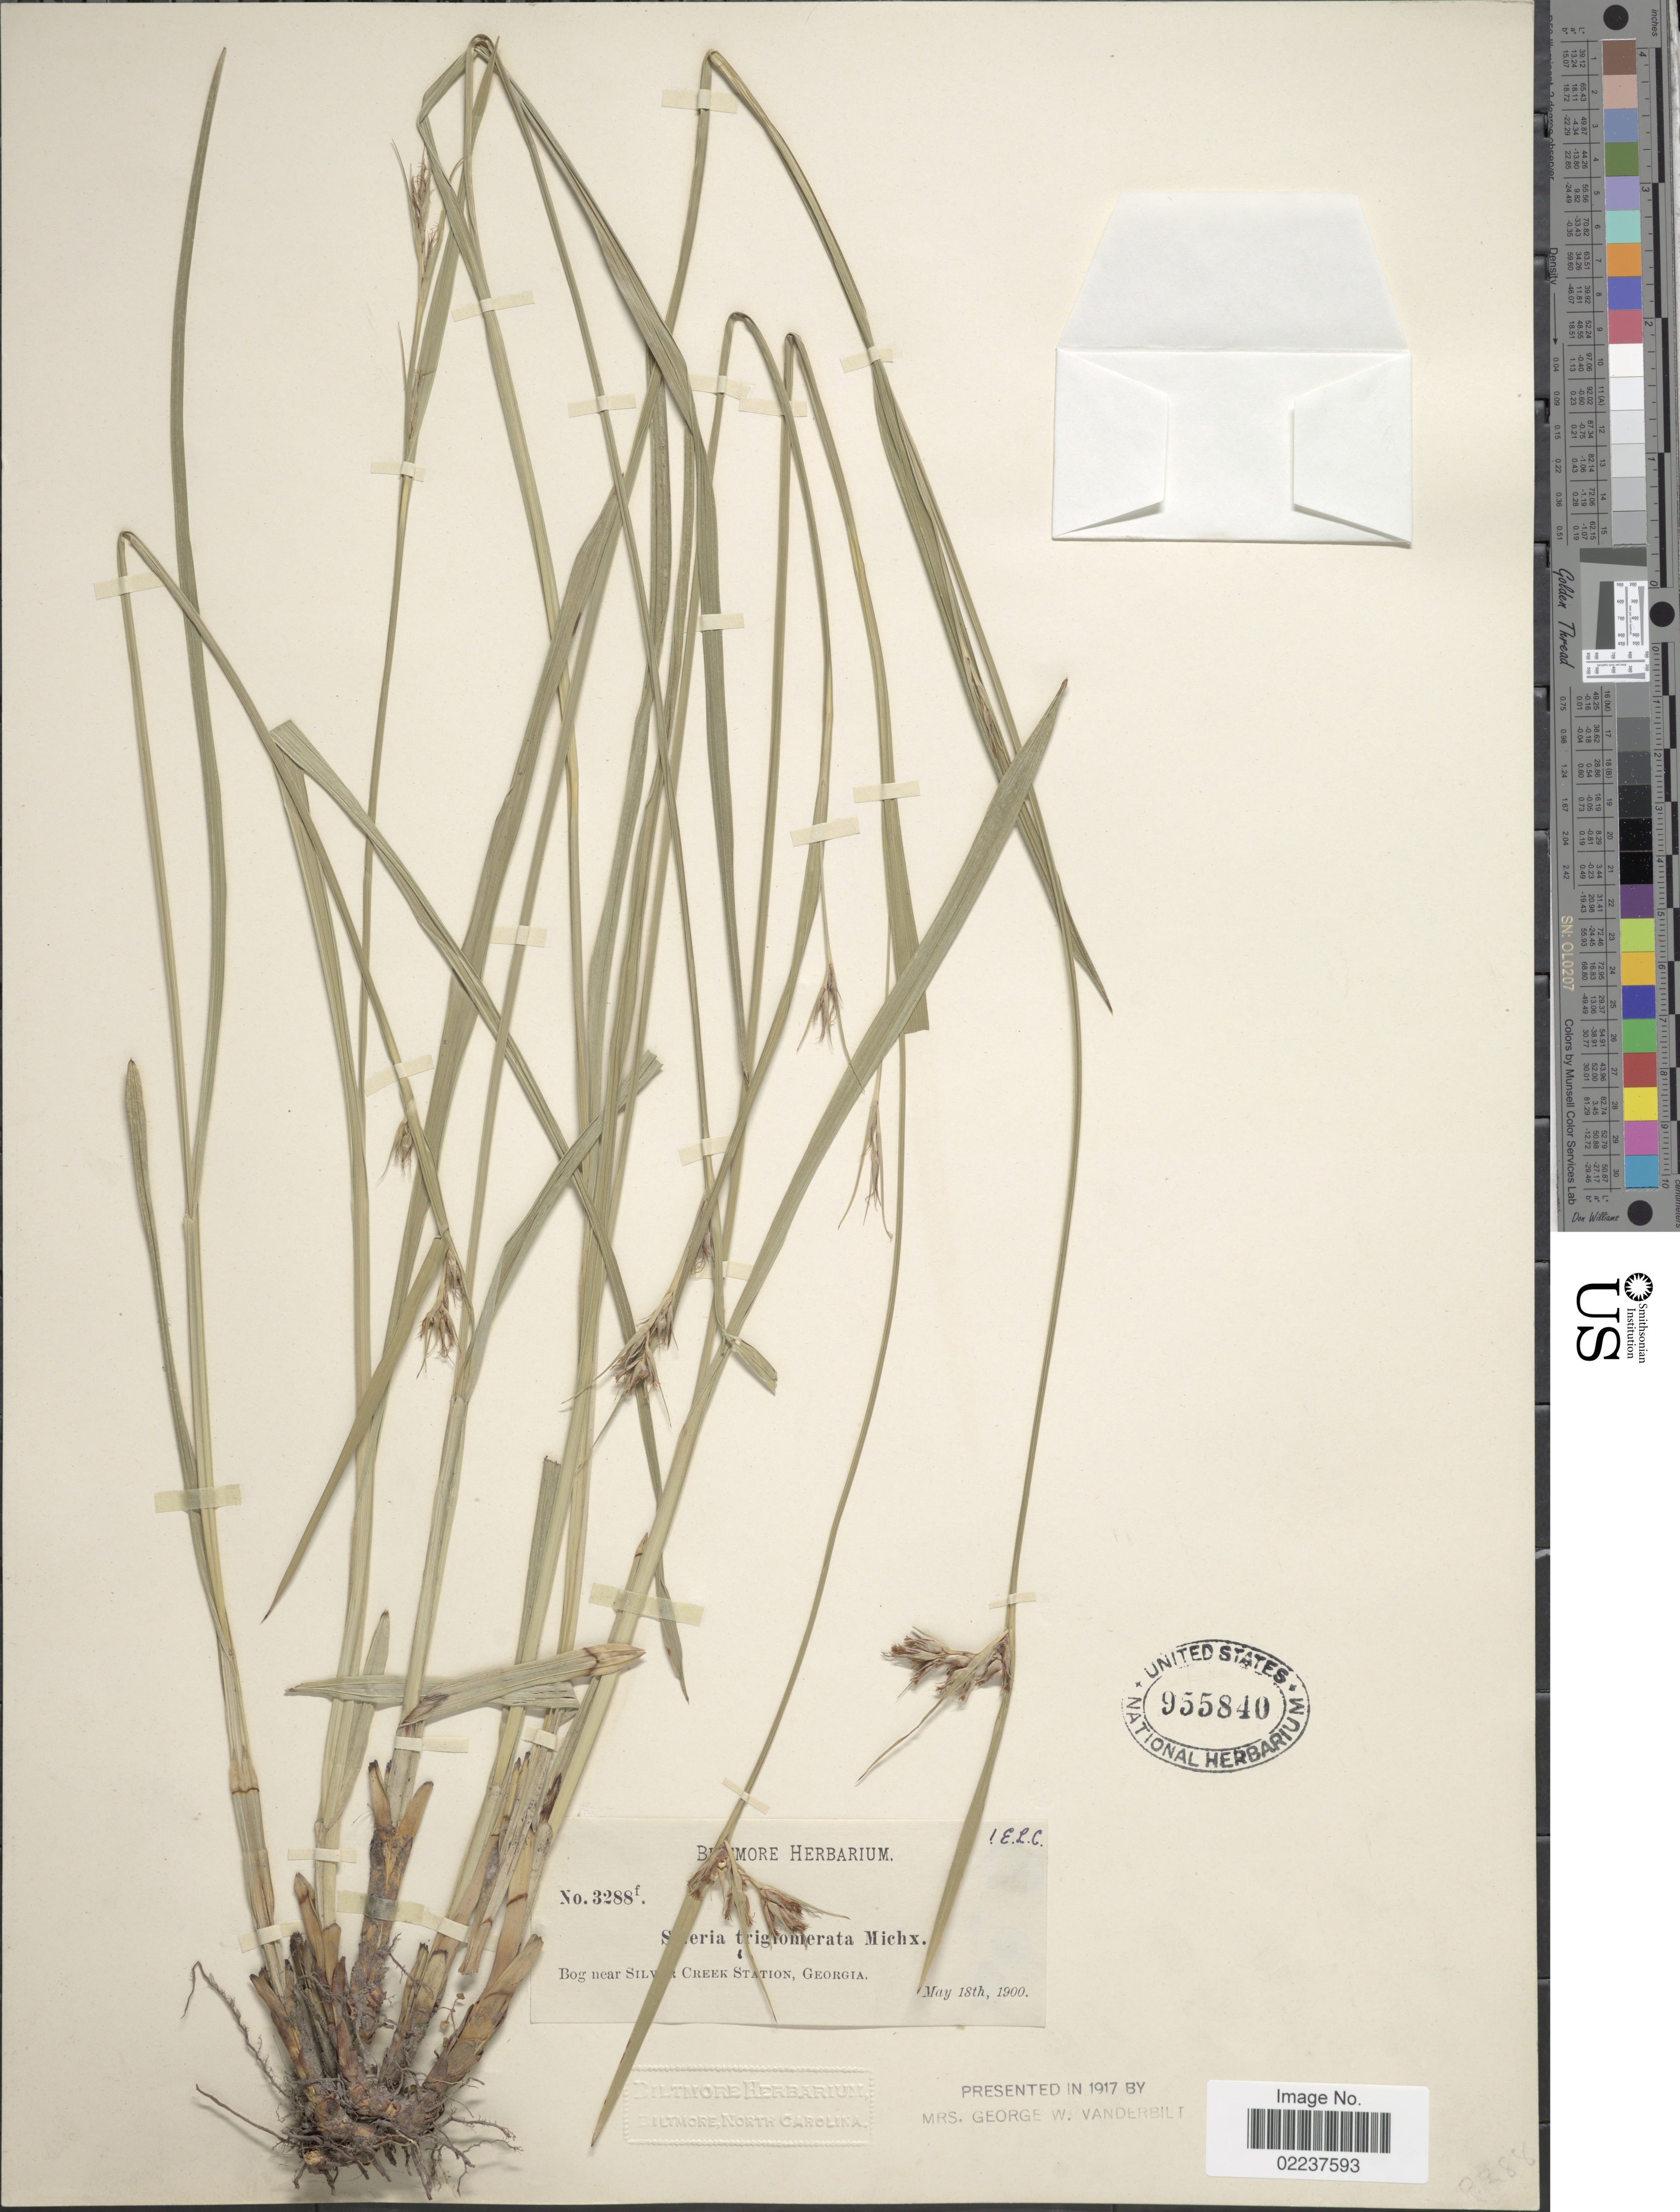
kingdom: Plantae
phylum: Tracheophyta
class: Liliopsida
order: Poales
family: Cyperaceae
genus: Scleria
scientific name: Scleria triglomerata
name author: Michx.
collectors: ex herb. Biltmore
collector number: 3288f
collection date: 1900-05-18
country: United States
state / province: Georgia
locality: Bog near Silver Creek Station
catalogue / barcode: US 955840